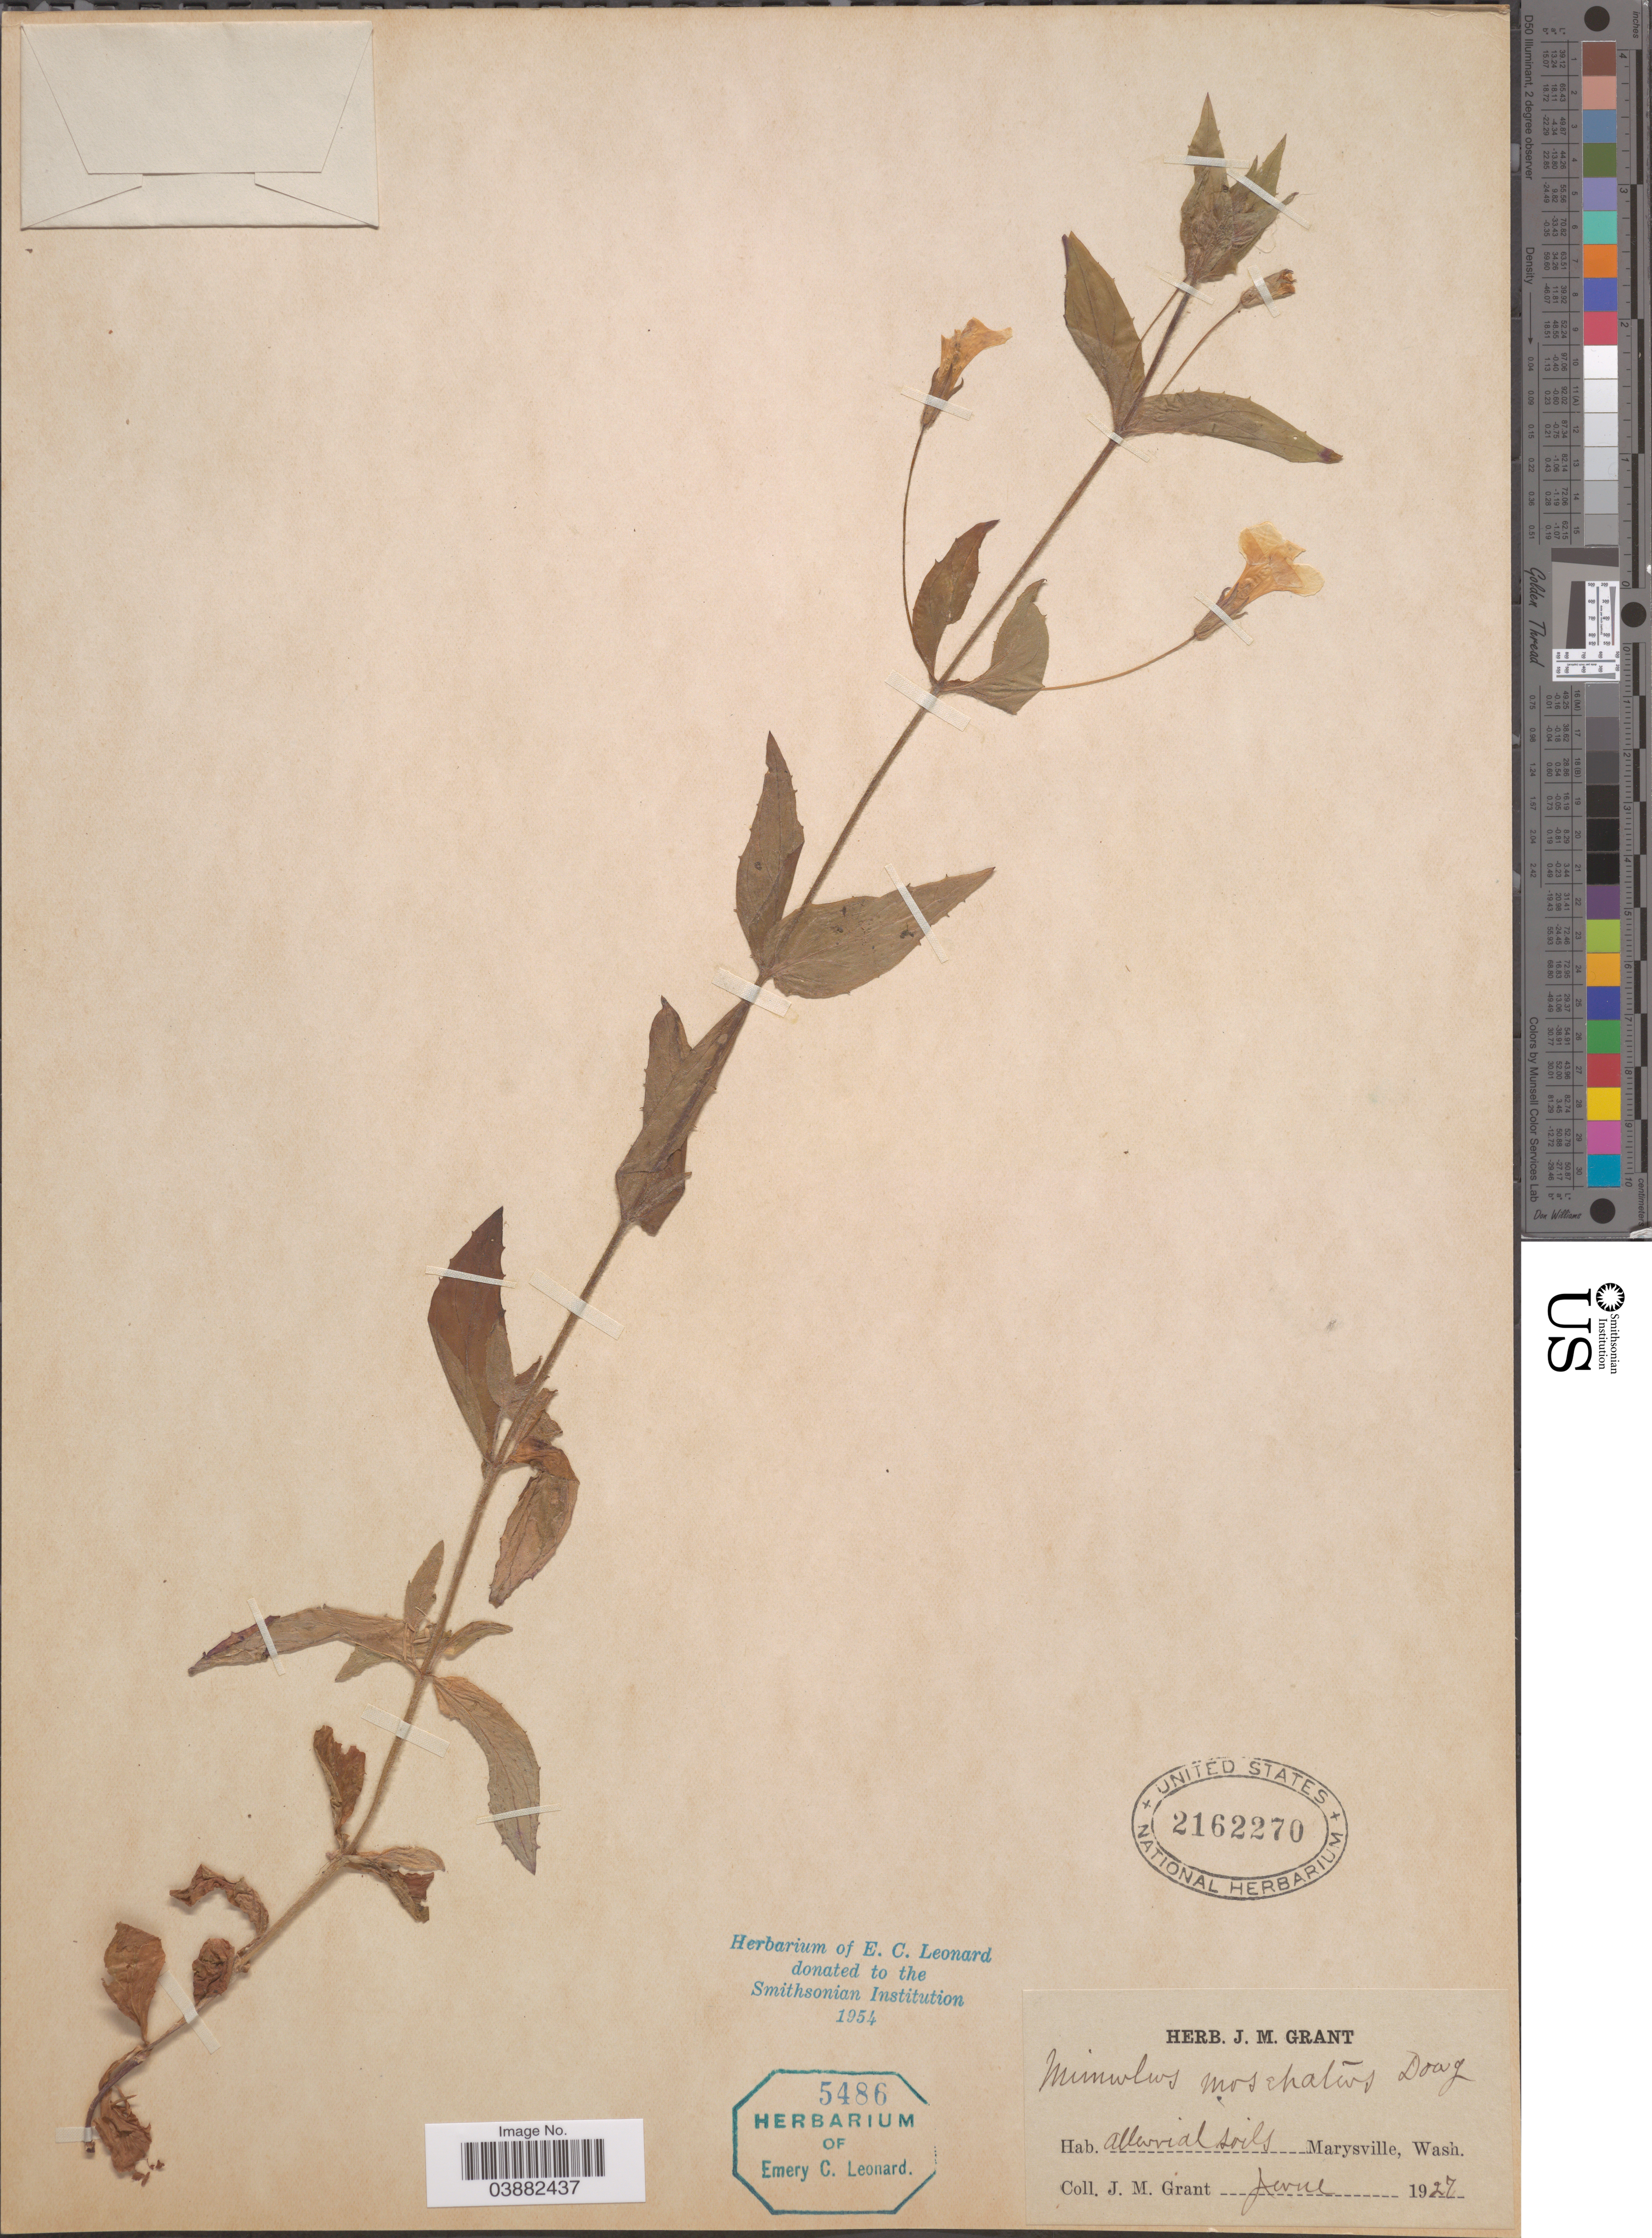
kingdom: Plantae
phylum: Tracheophyta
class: Magnoliopsida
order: Lamiales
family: Phrymaceae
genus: Mimulus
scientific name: Mimulus moschatus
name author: Douglas ex Lindl.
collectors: J. M. Grant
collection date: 1927-06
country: United States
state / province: Washington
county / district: Snohomish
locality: Marysville.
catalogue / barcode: US 2162270